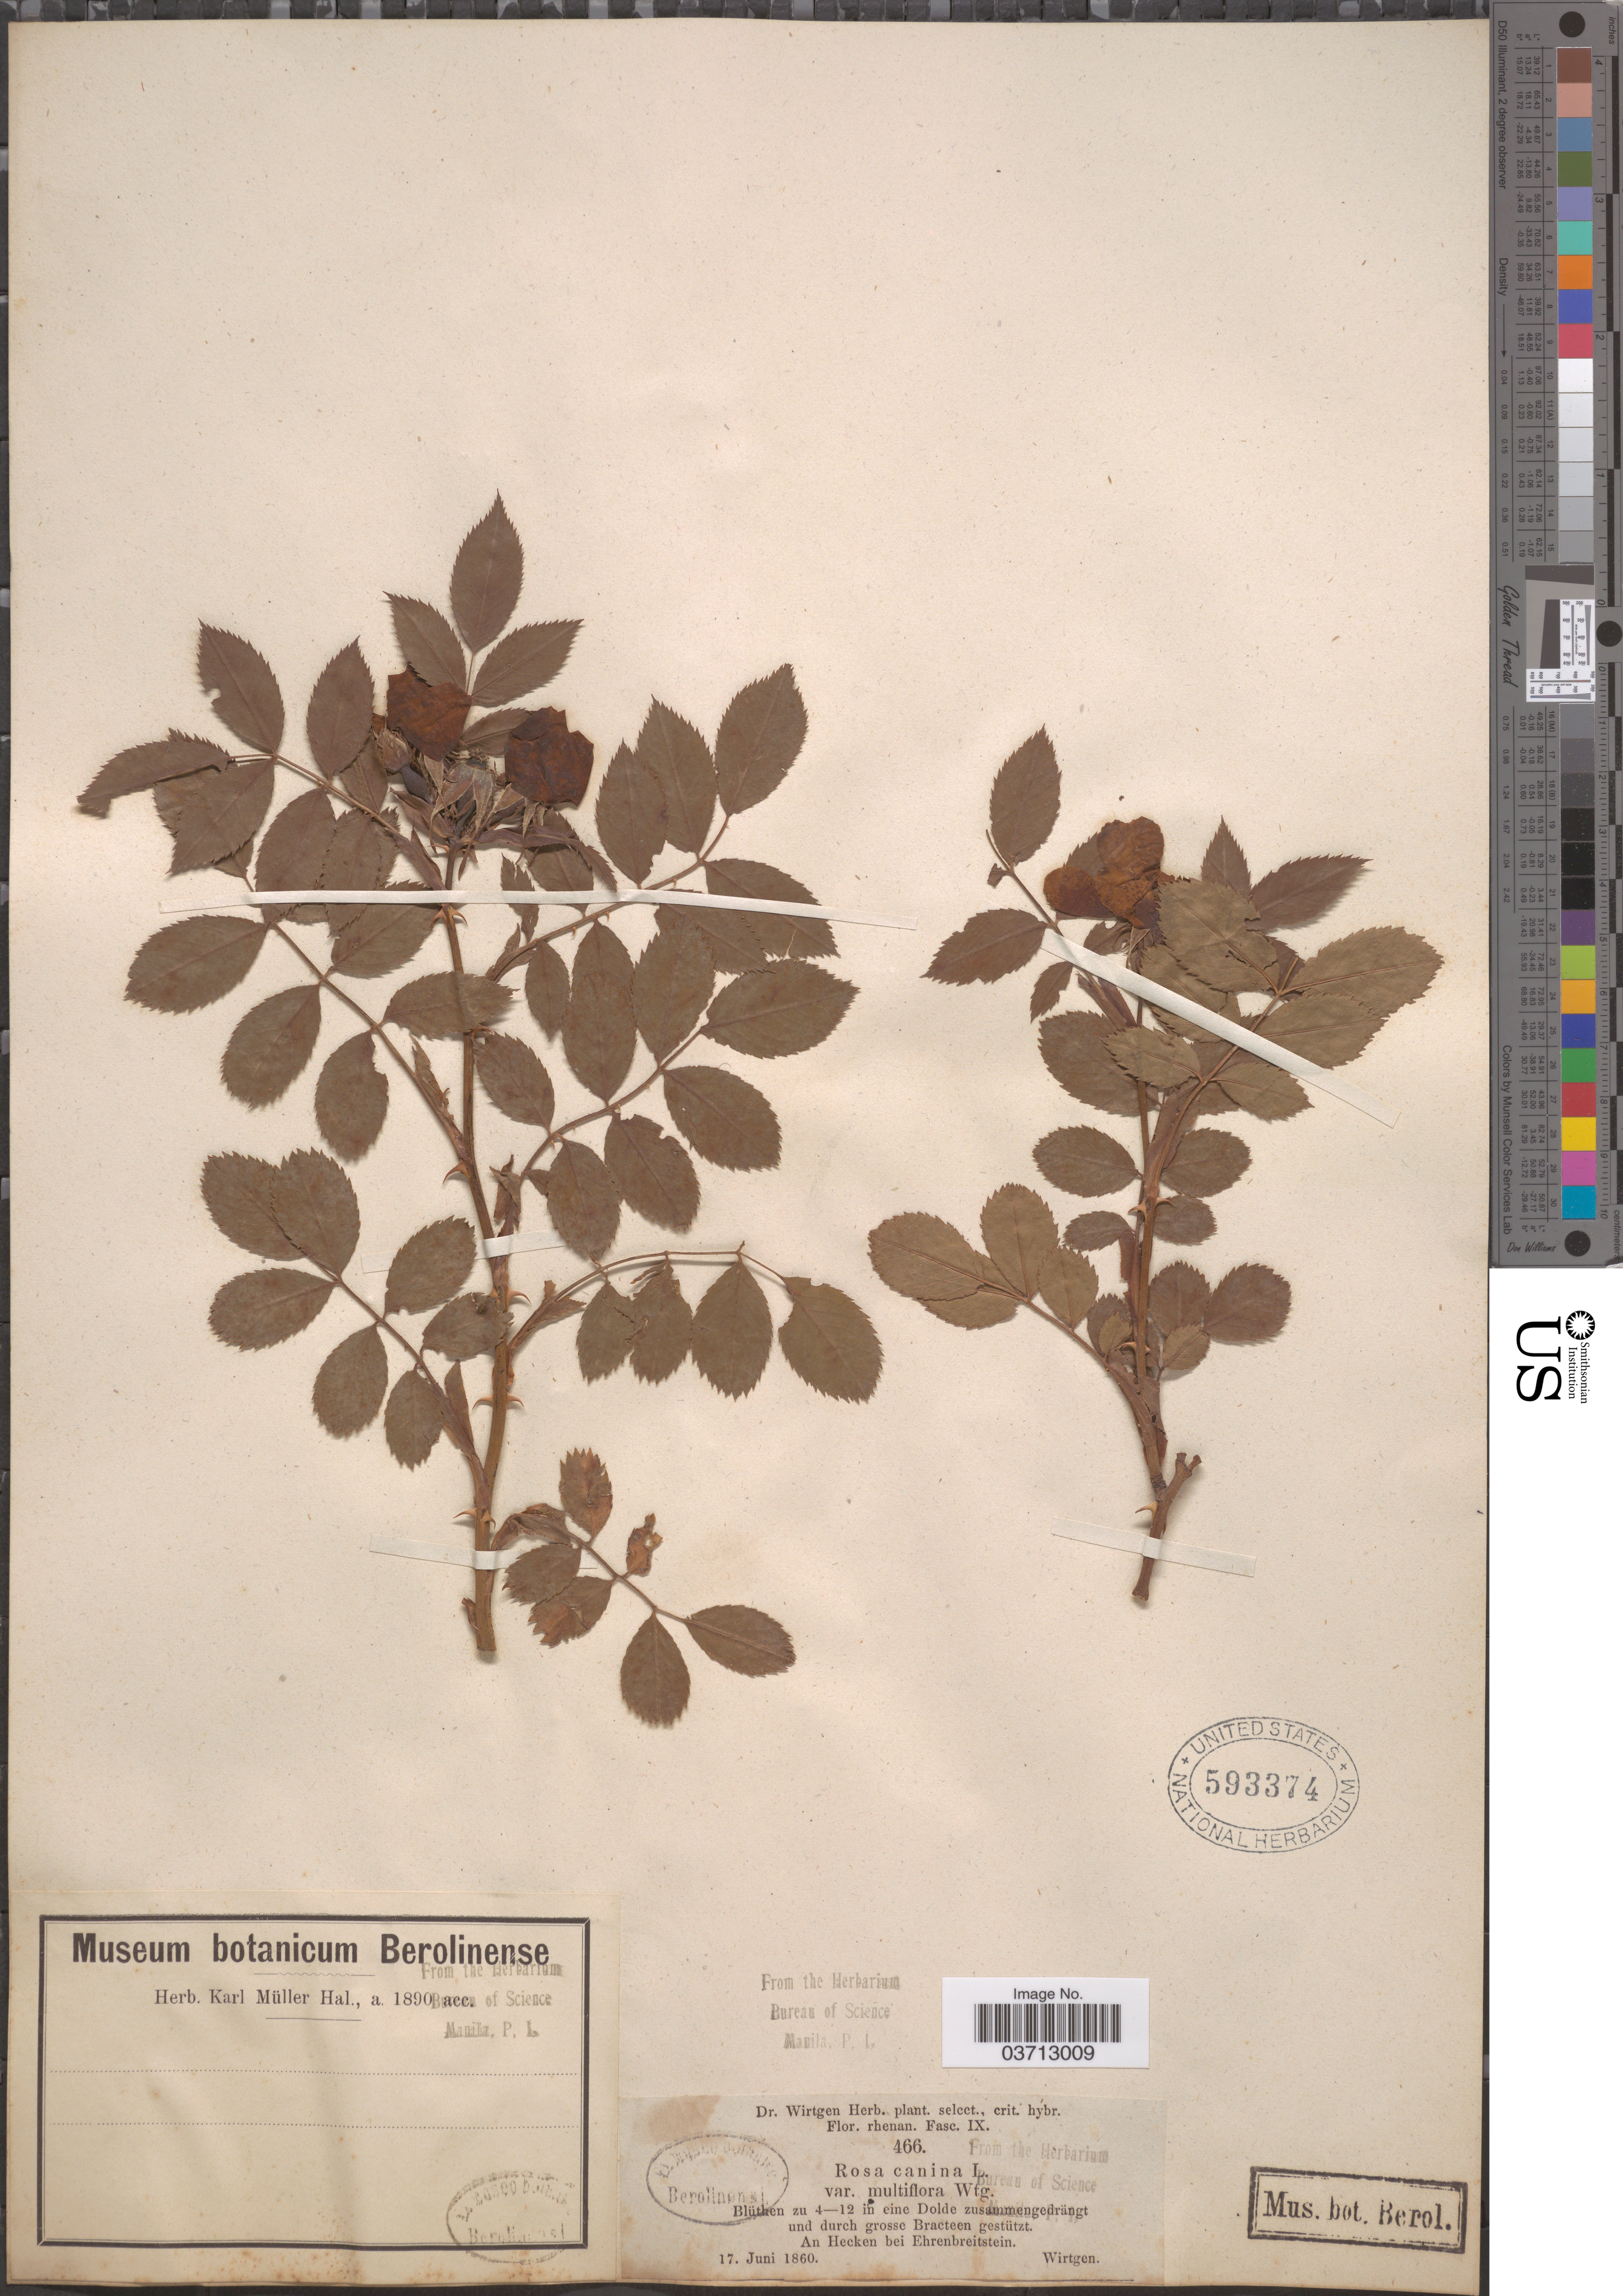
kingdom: Plantae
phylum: Tracheophyta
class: Magnoliopsida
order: Rosales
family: Rosaceae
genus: Rosa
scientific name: Rosa canina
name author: L.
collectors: Wirtgen, --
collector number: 466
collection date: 1860-06-17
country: Germany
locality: An hecken bei Ehrenbreitstein.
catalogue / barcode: US 593374